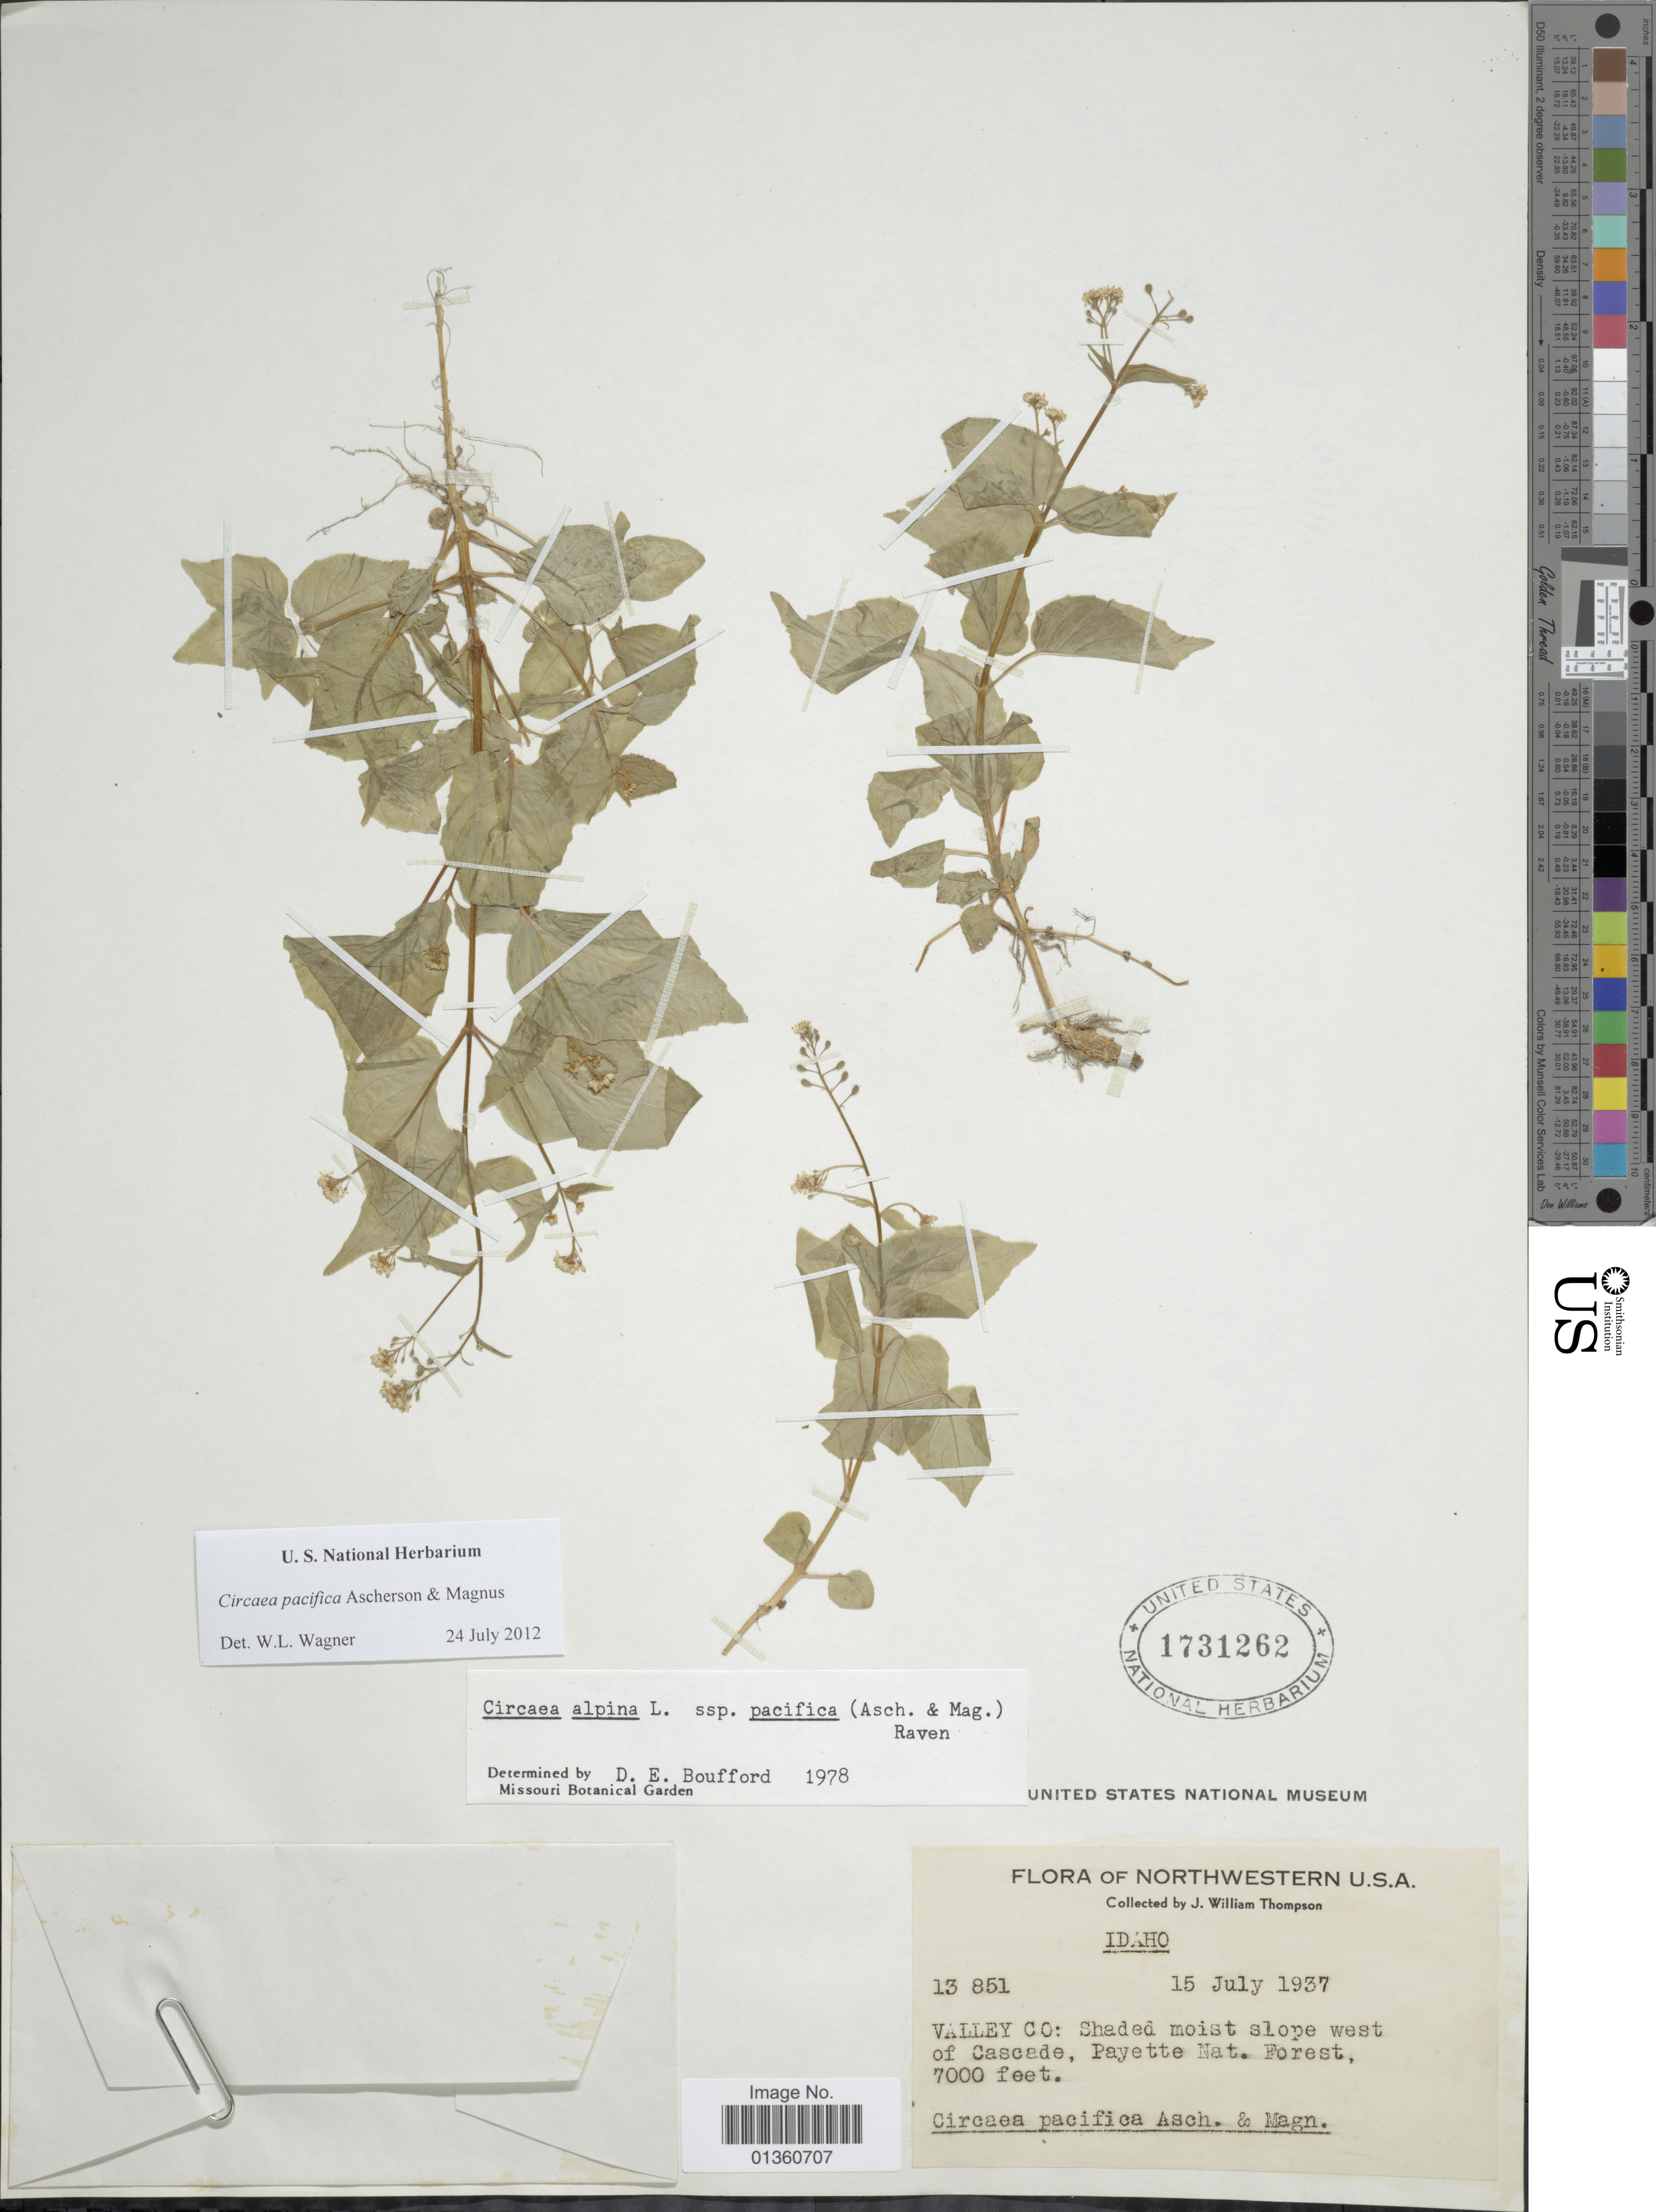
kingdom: Plantae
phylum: Tracheophyta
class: Magnoliopsida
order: Myrtales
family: Onagraceae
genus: Circaea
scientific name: Circaea pacifica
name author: Asch. & Magnus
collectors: J. W. Thompson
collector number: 13851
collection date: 1937-07-15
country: United States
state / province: Idaho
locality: Valley Co: Shaded moist slope west of Cascade, Payette Nat. Forest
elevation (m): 2134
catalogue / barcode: US 1731262